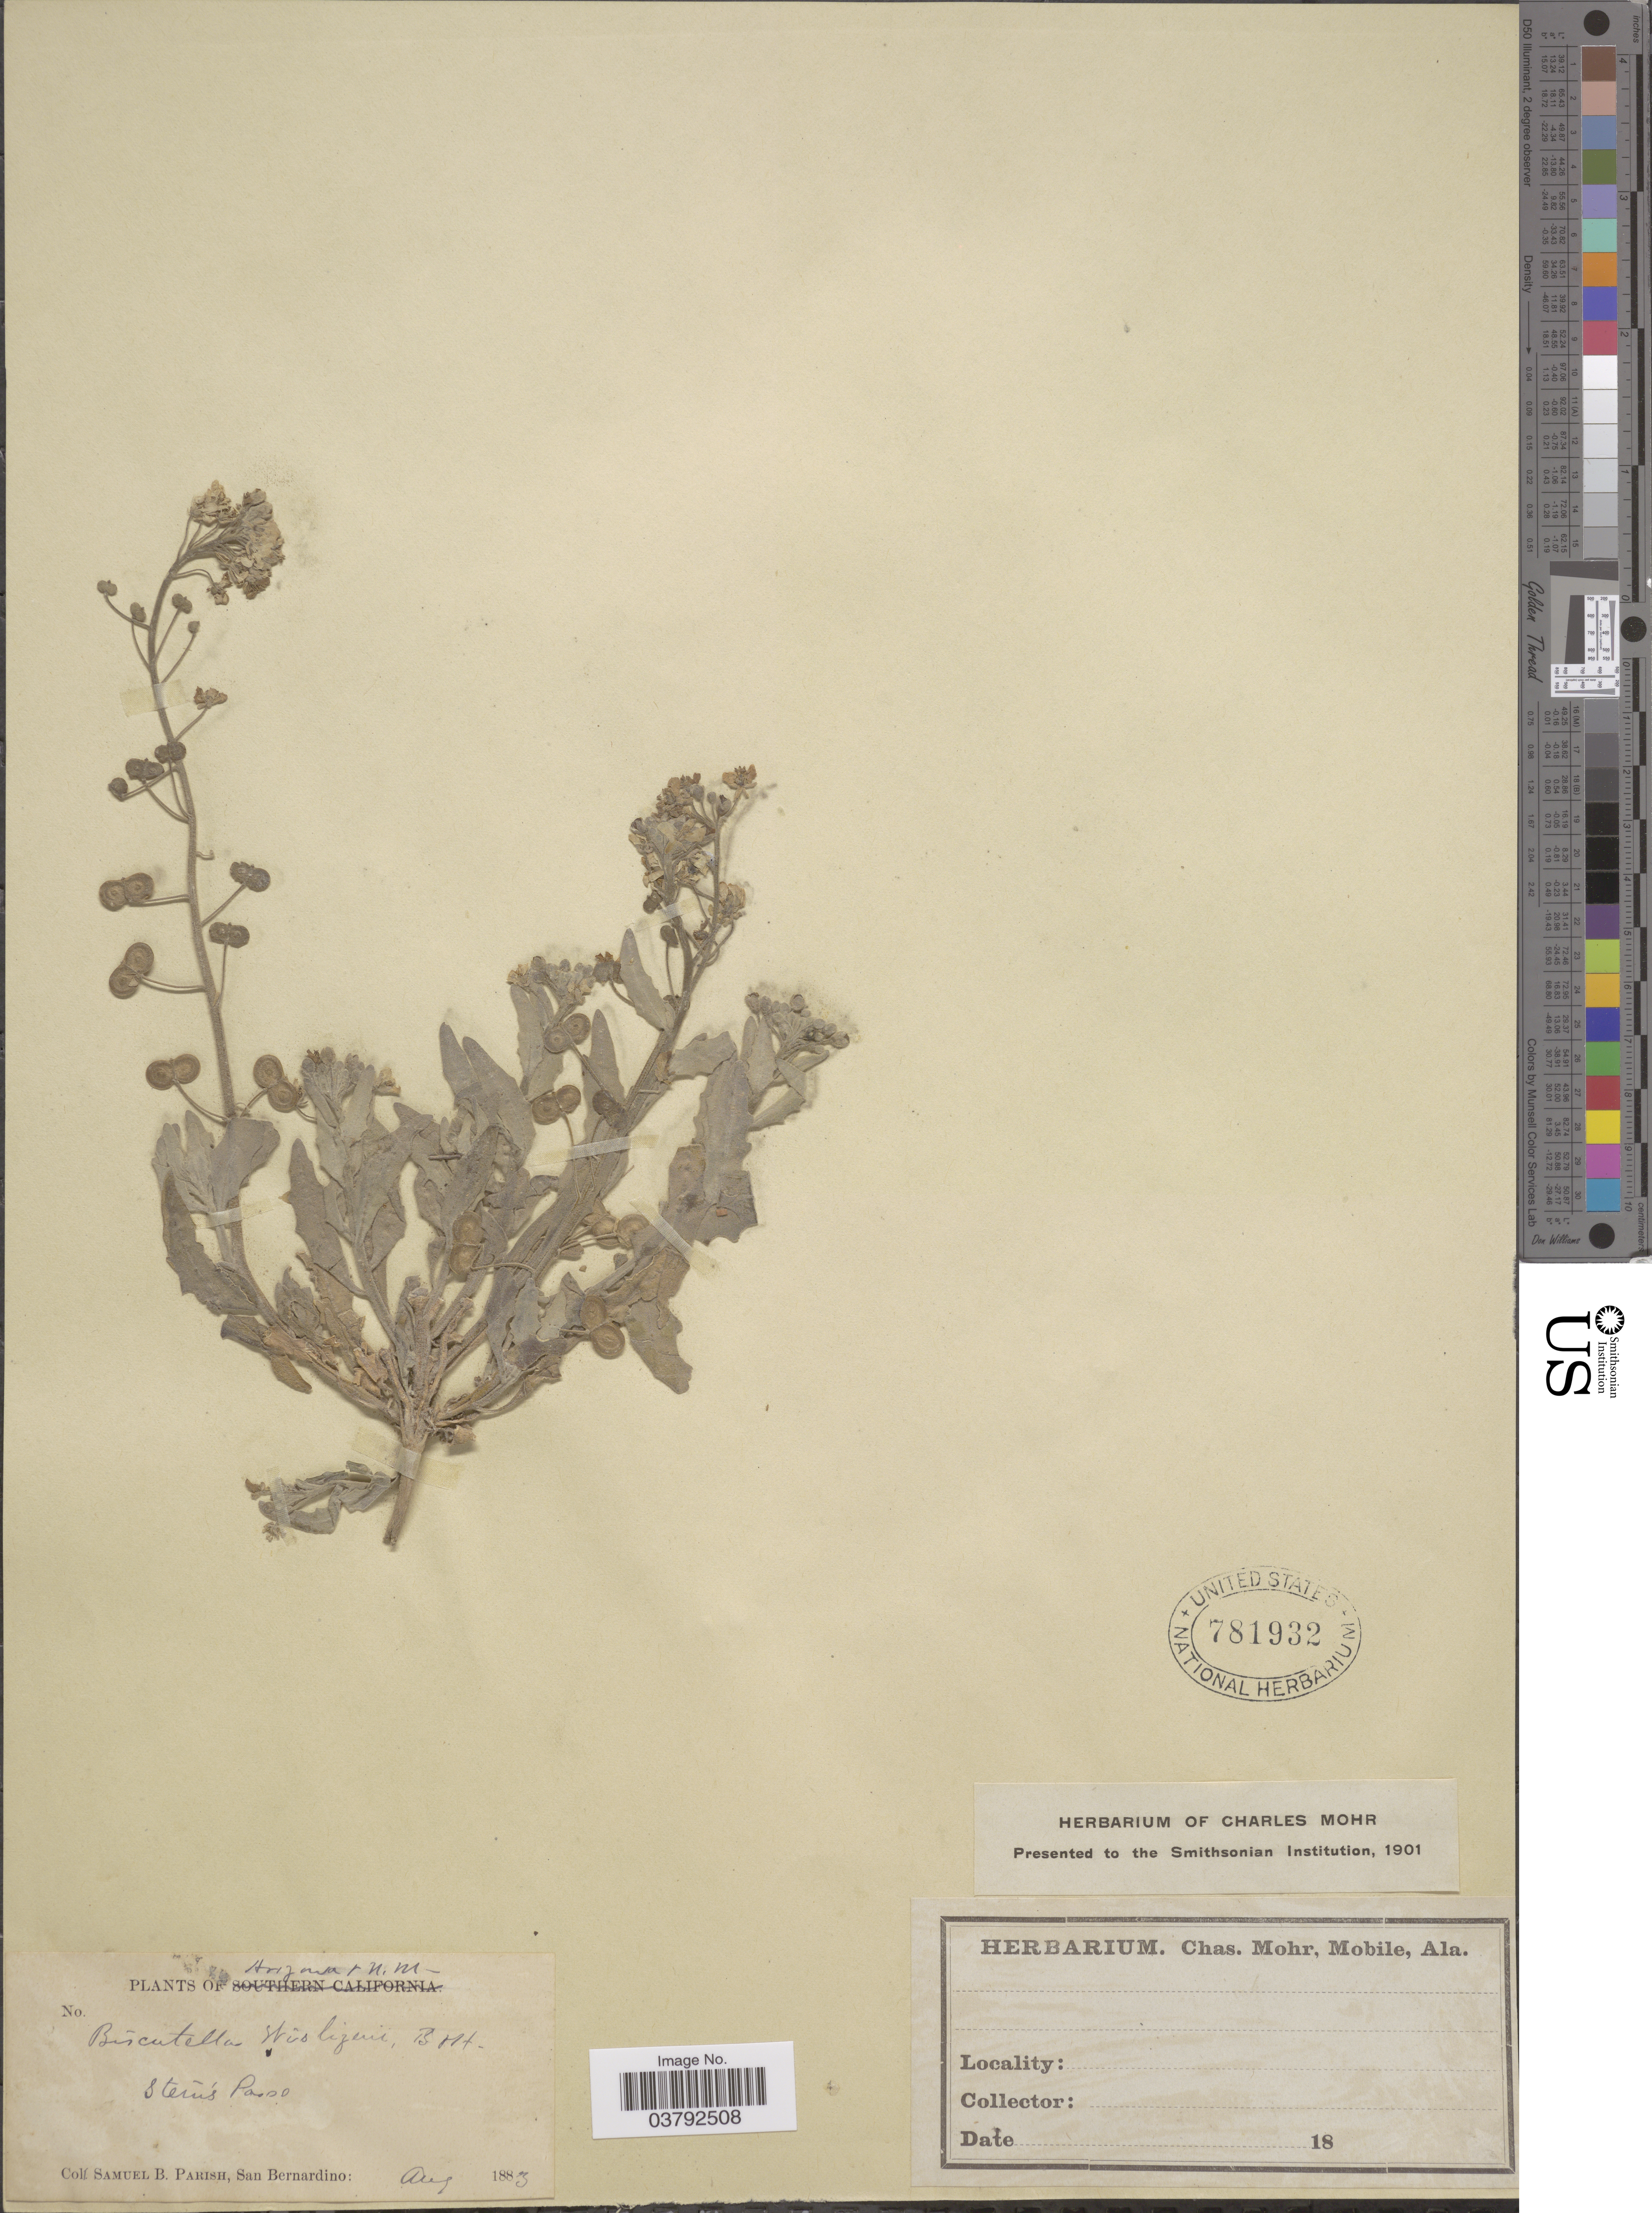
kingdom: Plantae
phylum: Tracheophyta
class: Magnoliopsida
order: Brassicales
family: Brassicaceae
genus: Dithyrea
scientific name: Dithyrea wislizeni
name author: Engelm.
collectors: S. B. Parish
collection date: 1883-08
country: United States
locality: Arizona & N.M. Stein's Pass.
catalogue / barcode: US 781932